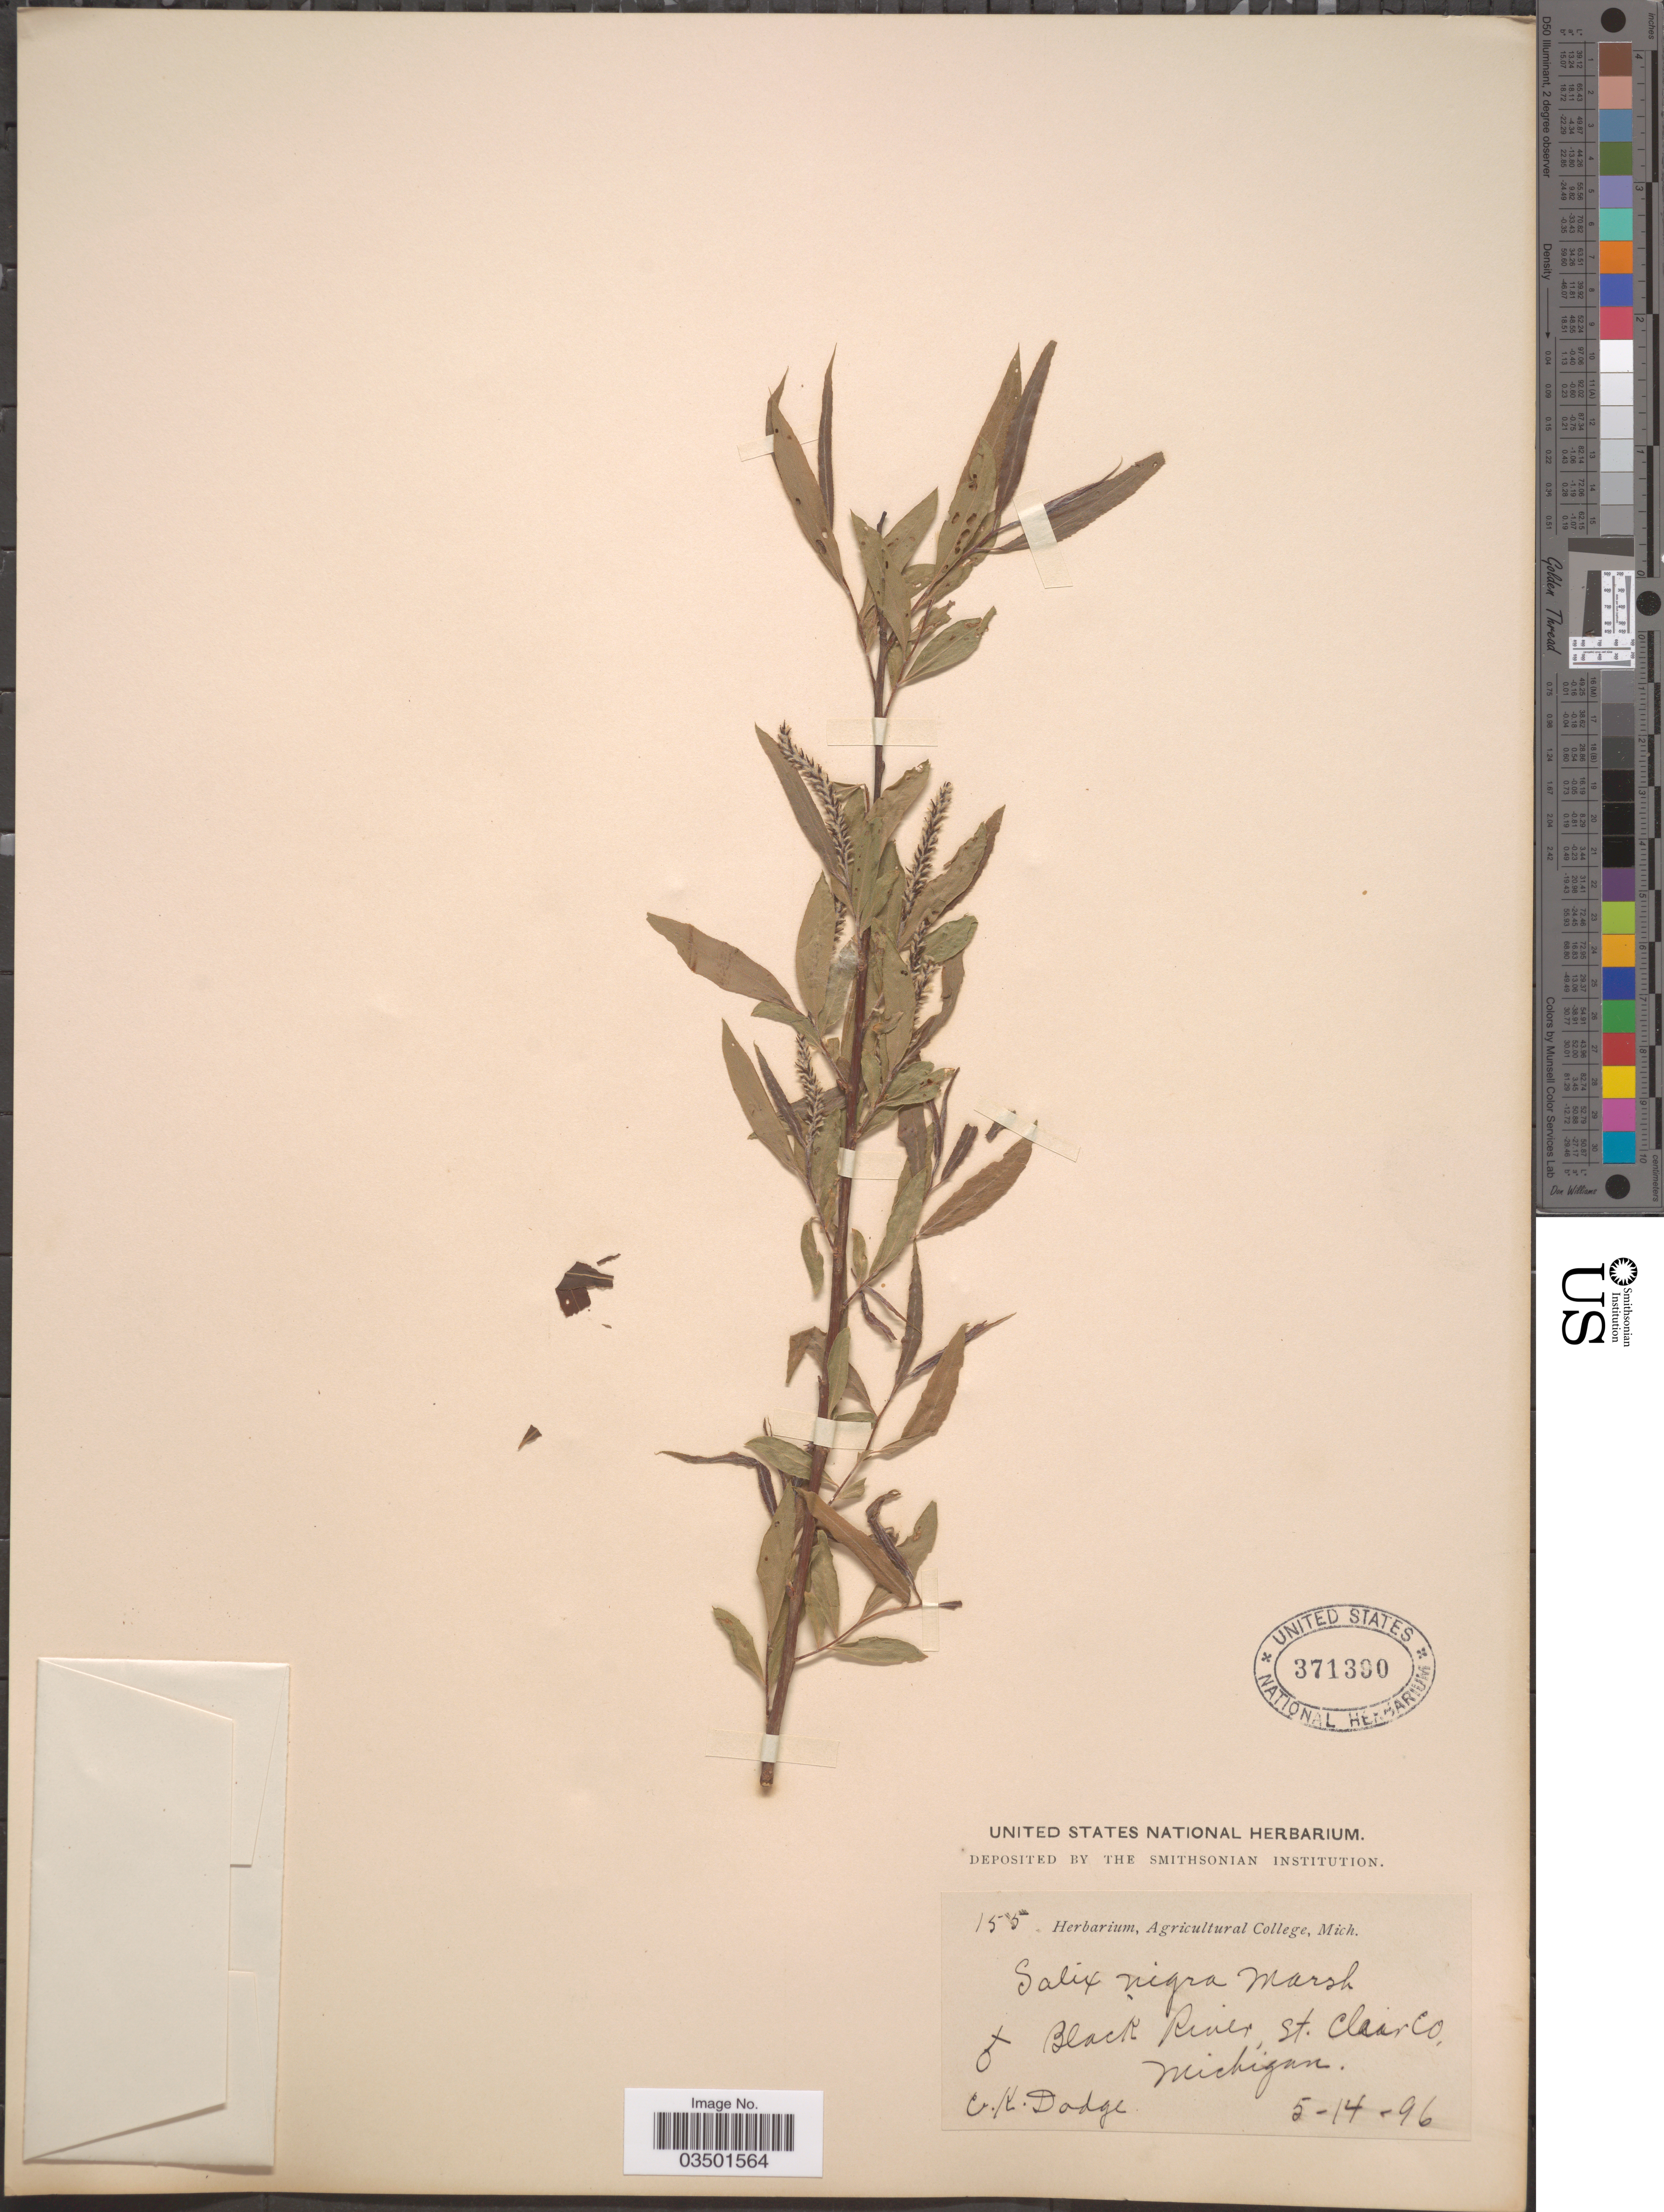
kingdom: Plantae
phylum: Tracheophyta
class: Magnoliopsida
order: Malpighiales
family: Salicaceae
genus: Salix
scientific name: Salix nigra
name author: Marshall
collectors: C. Dodge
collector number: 155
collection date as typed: Transcribed d/m/y: 14/5/96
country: United States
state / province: Michigan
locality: Black River, St. Clair Co.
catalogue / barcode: US 371390